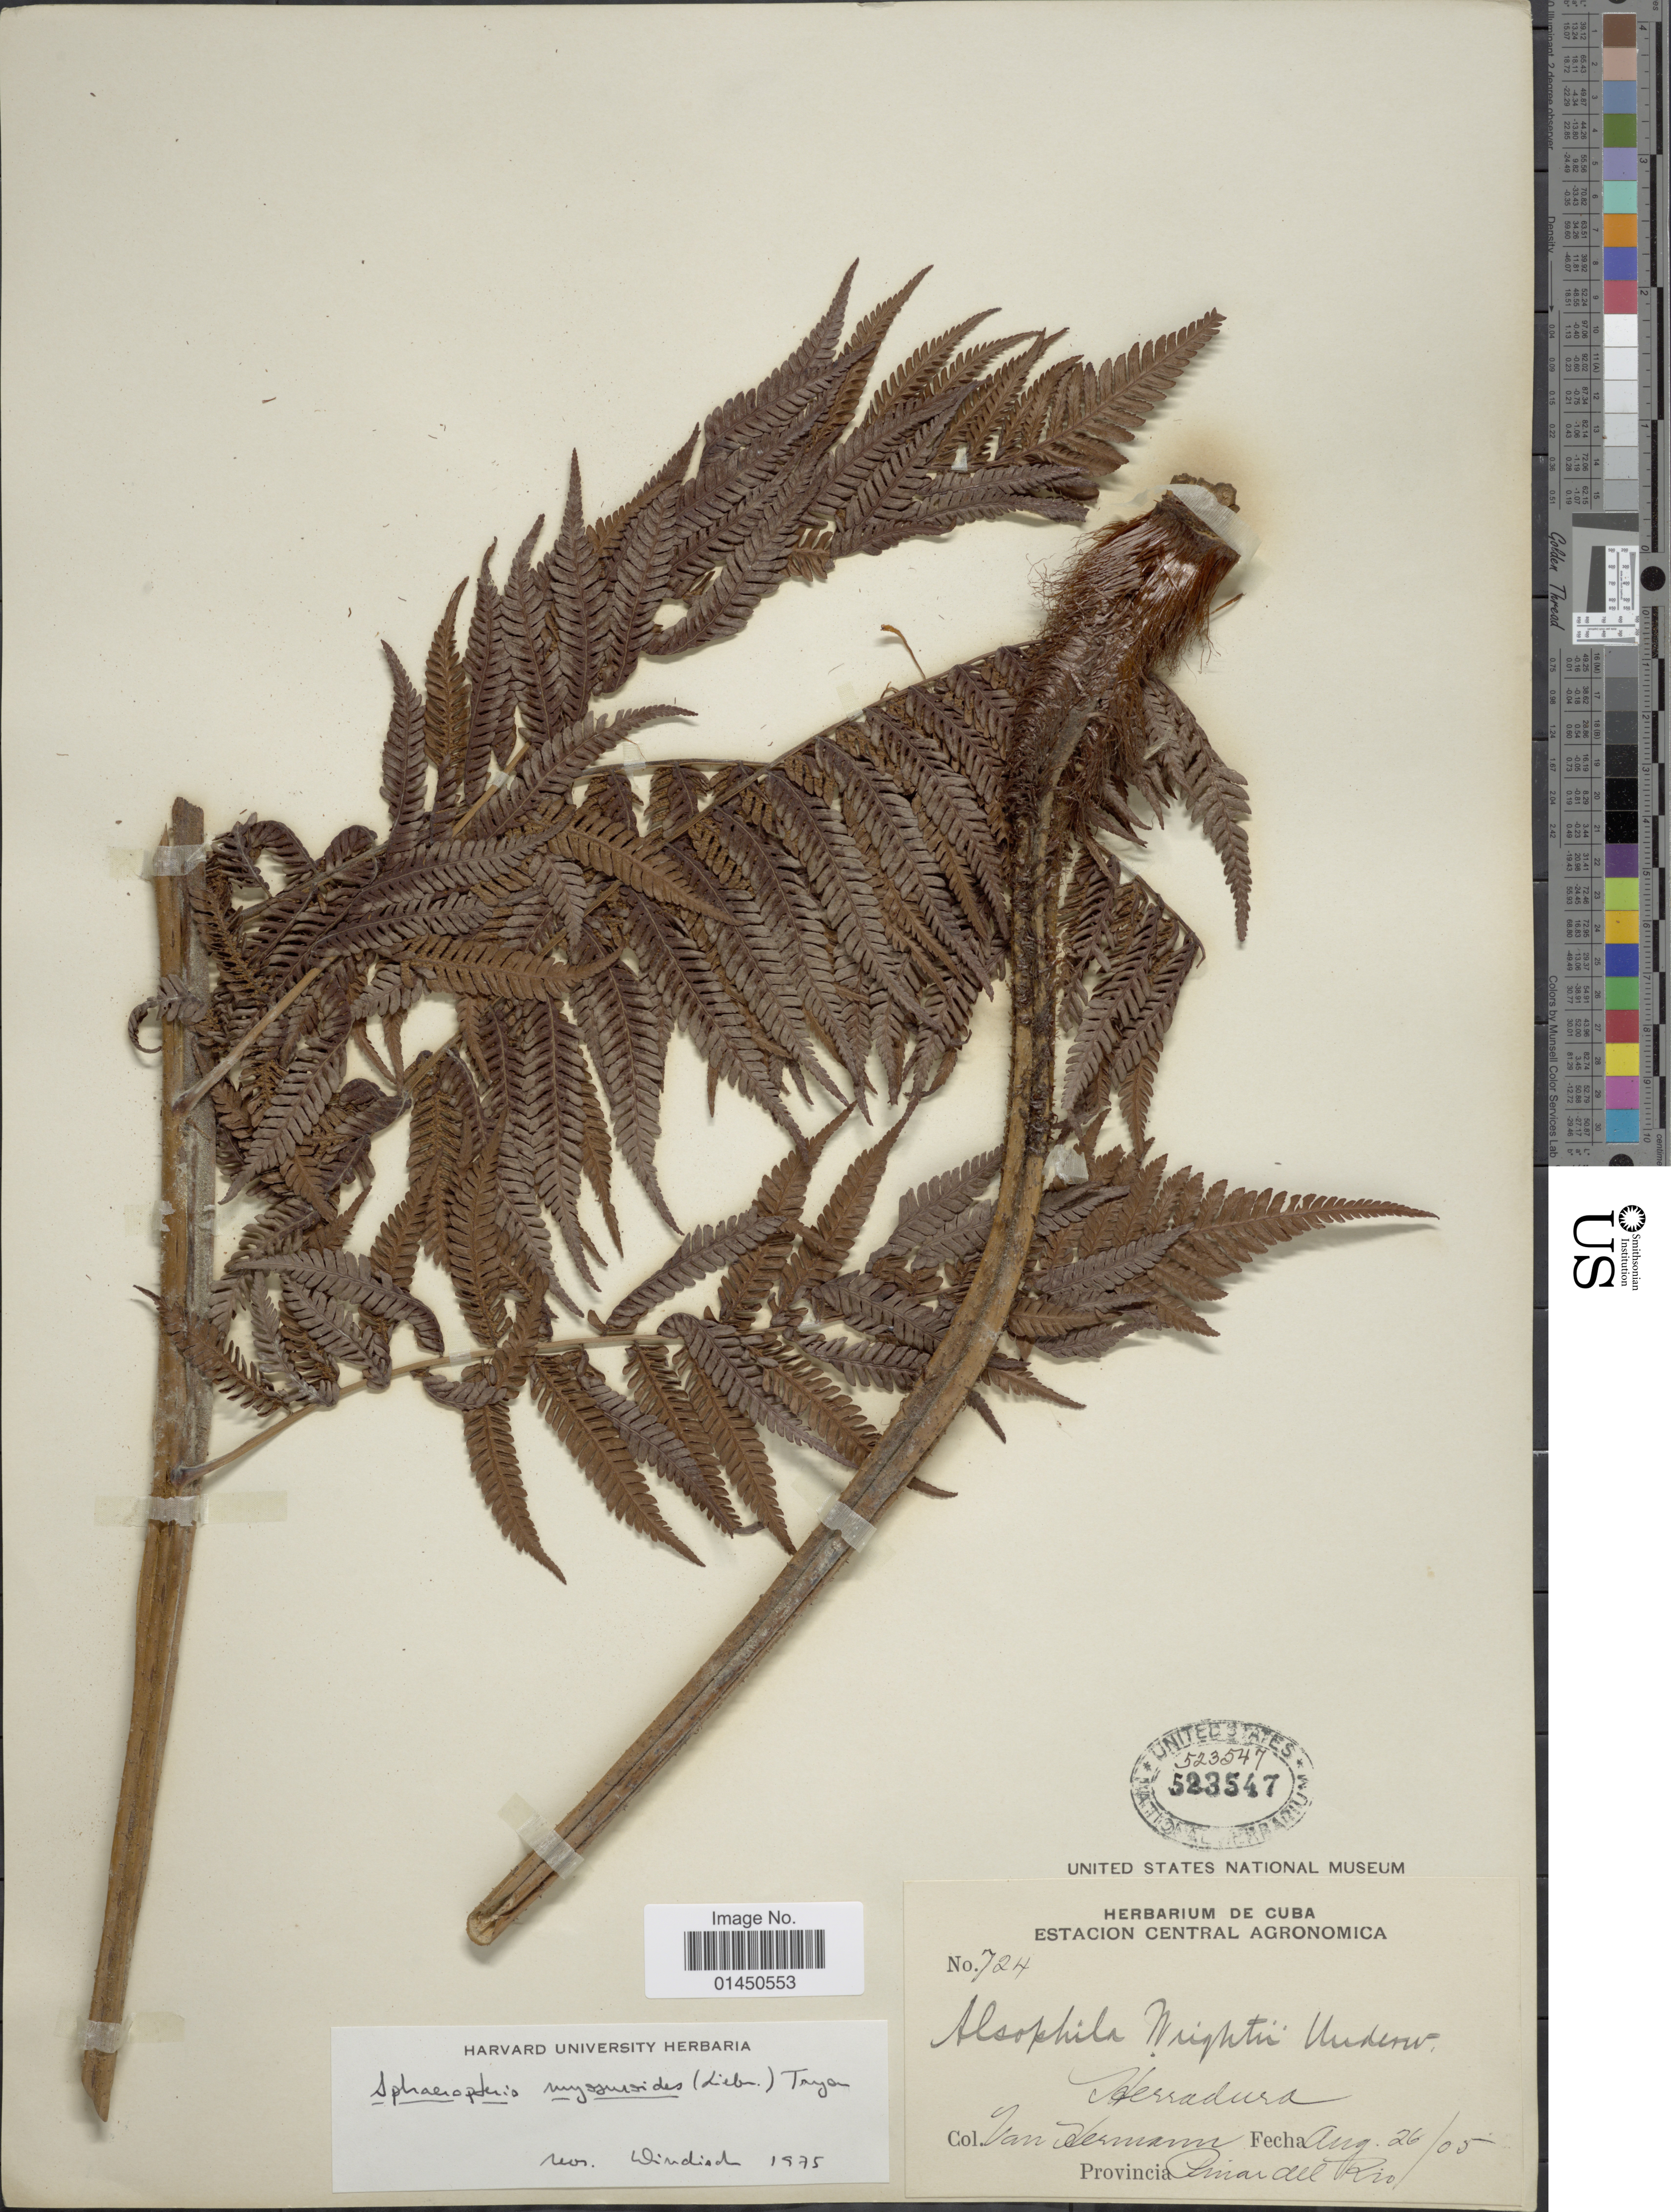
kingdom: Plantae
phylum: Tracheophyta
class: Polypodiopsida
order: Cyatheales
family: Cyatheaceae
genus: Cyathea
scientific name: Cyathea myosuriodes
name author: (Liebm.) Domin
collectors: Van Hermann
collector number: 724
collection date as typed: Transcribed d/m/y: 26/8/05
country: Cuba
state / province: Pinar del Río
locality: Herradura.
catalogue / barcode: US 523547